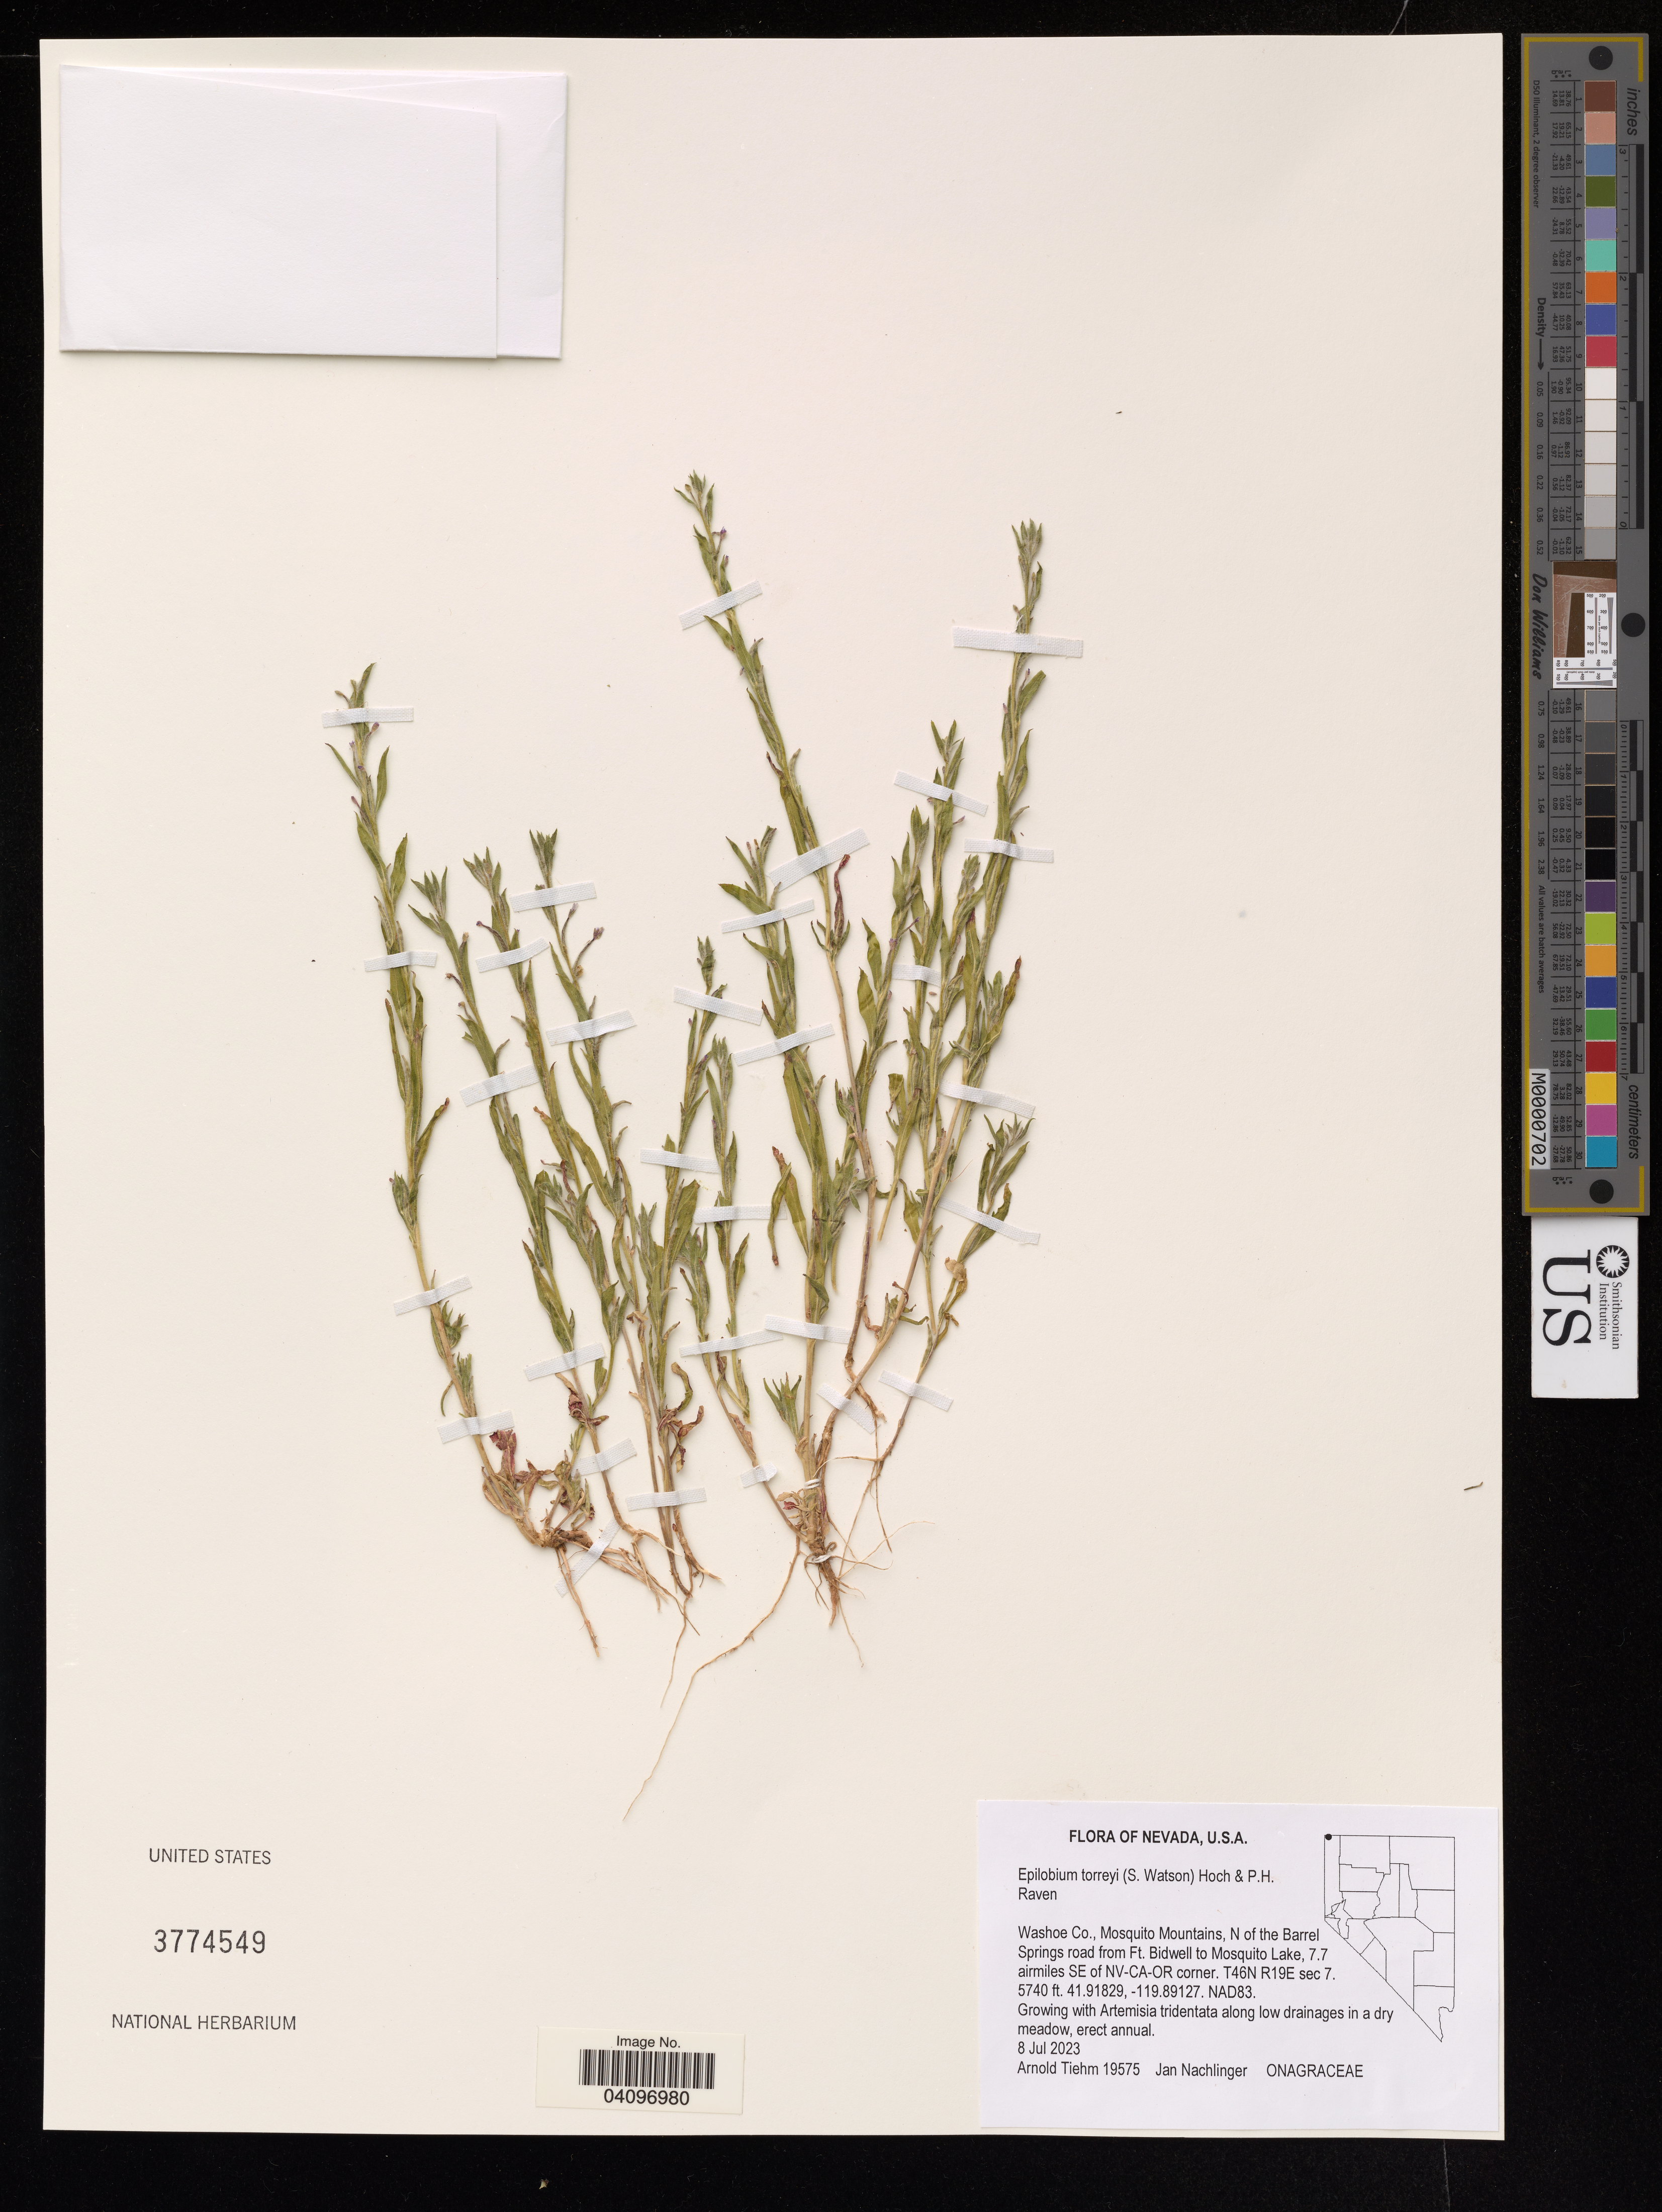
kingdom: Plantae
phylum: Tracheophyta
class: Magnoliopsida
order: Myrtales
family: Onagraceae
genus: Epilobium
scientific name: Epilobium torreyi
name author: (S. Watson) Hoch & P.H. Raven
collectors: A. Tiehm & J. Nachlinger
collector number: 19575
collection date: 2023-07-08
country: United States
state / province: Nevada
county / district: Washoe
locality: Mosquito Mountains, N of the Barrel Springs Road from Ft. Bidwell to Mosquito Lake, 7.7 airmiles SE of NV-CA-OR corner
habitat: Low drainages in dry meadow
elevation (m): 1750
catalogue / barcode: US 3774549